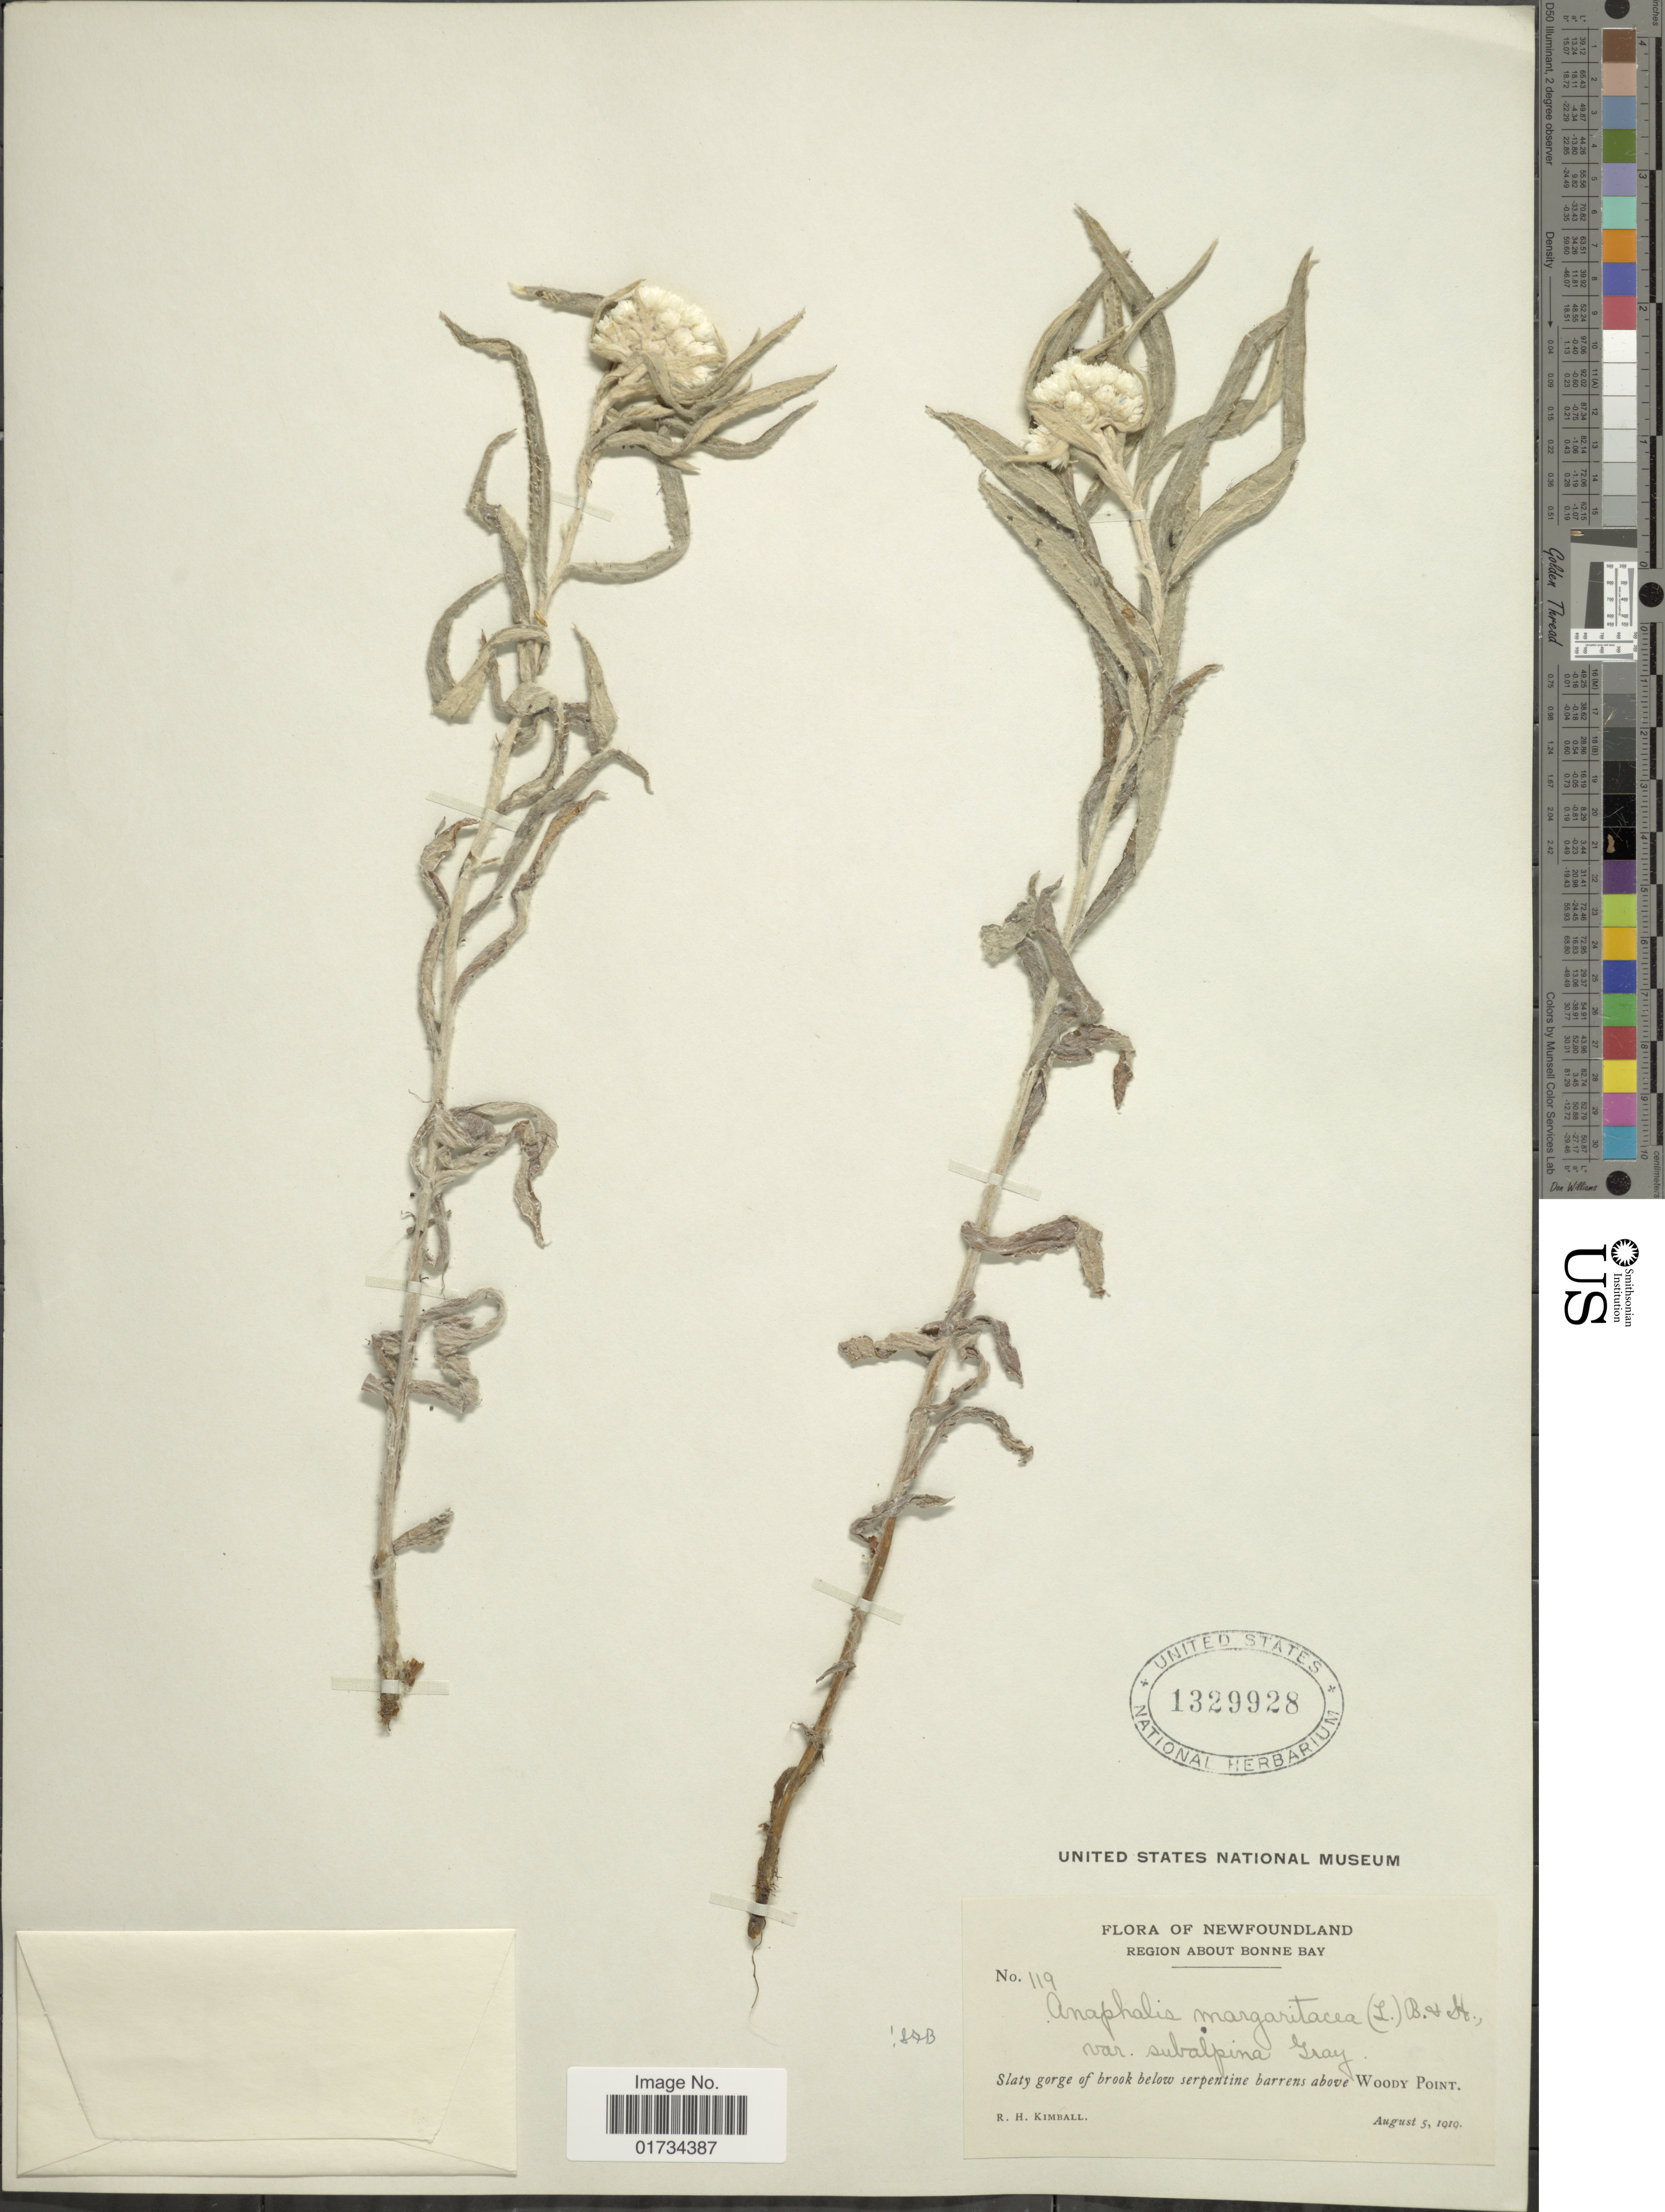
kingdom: Plantae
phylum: Tracheophyta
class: Magnoliopsida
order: Asterales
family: Asteraceae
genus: Anaphalis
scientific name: Anaphalis subalpina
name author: (A. Gray) Rydb.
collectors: R. Kimball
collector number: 119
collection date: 1919-08-05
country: Canada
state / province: Newfoundland and Labrador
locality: Newfoundland. Region About Bonne Bay. Slaty gorge of brook below serpentine barrens above Woody Point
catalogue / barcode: US 1329928